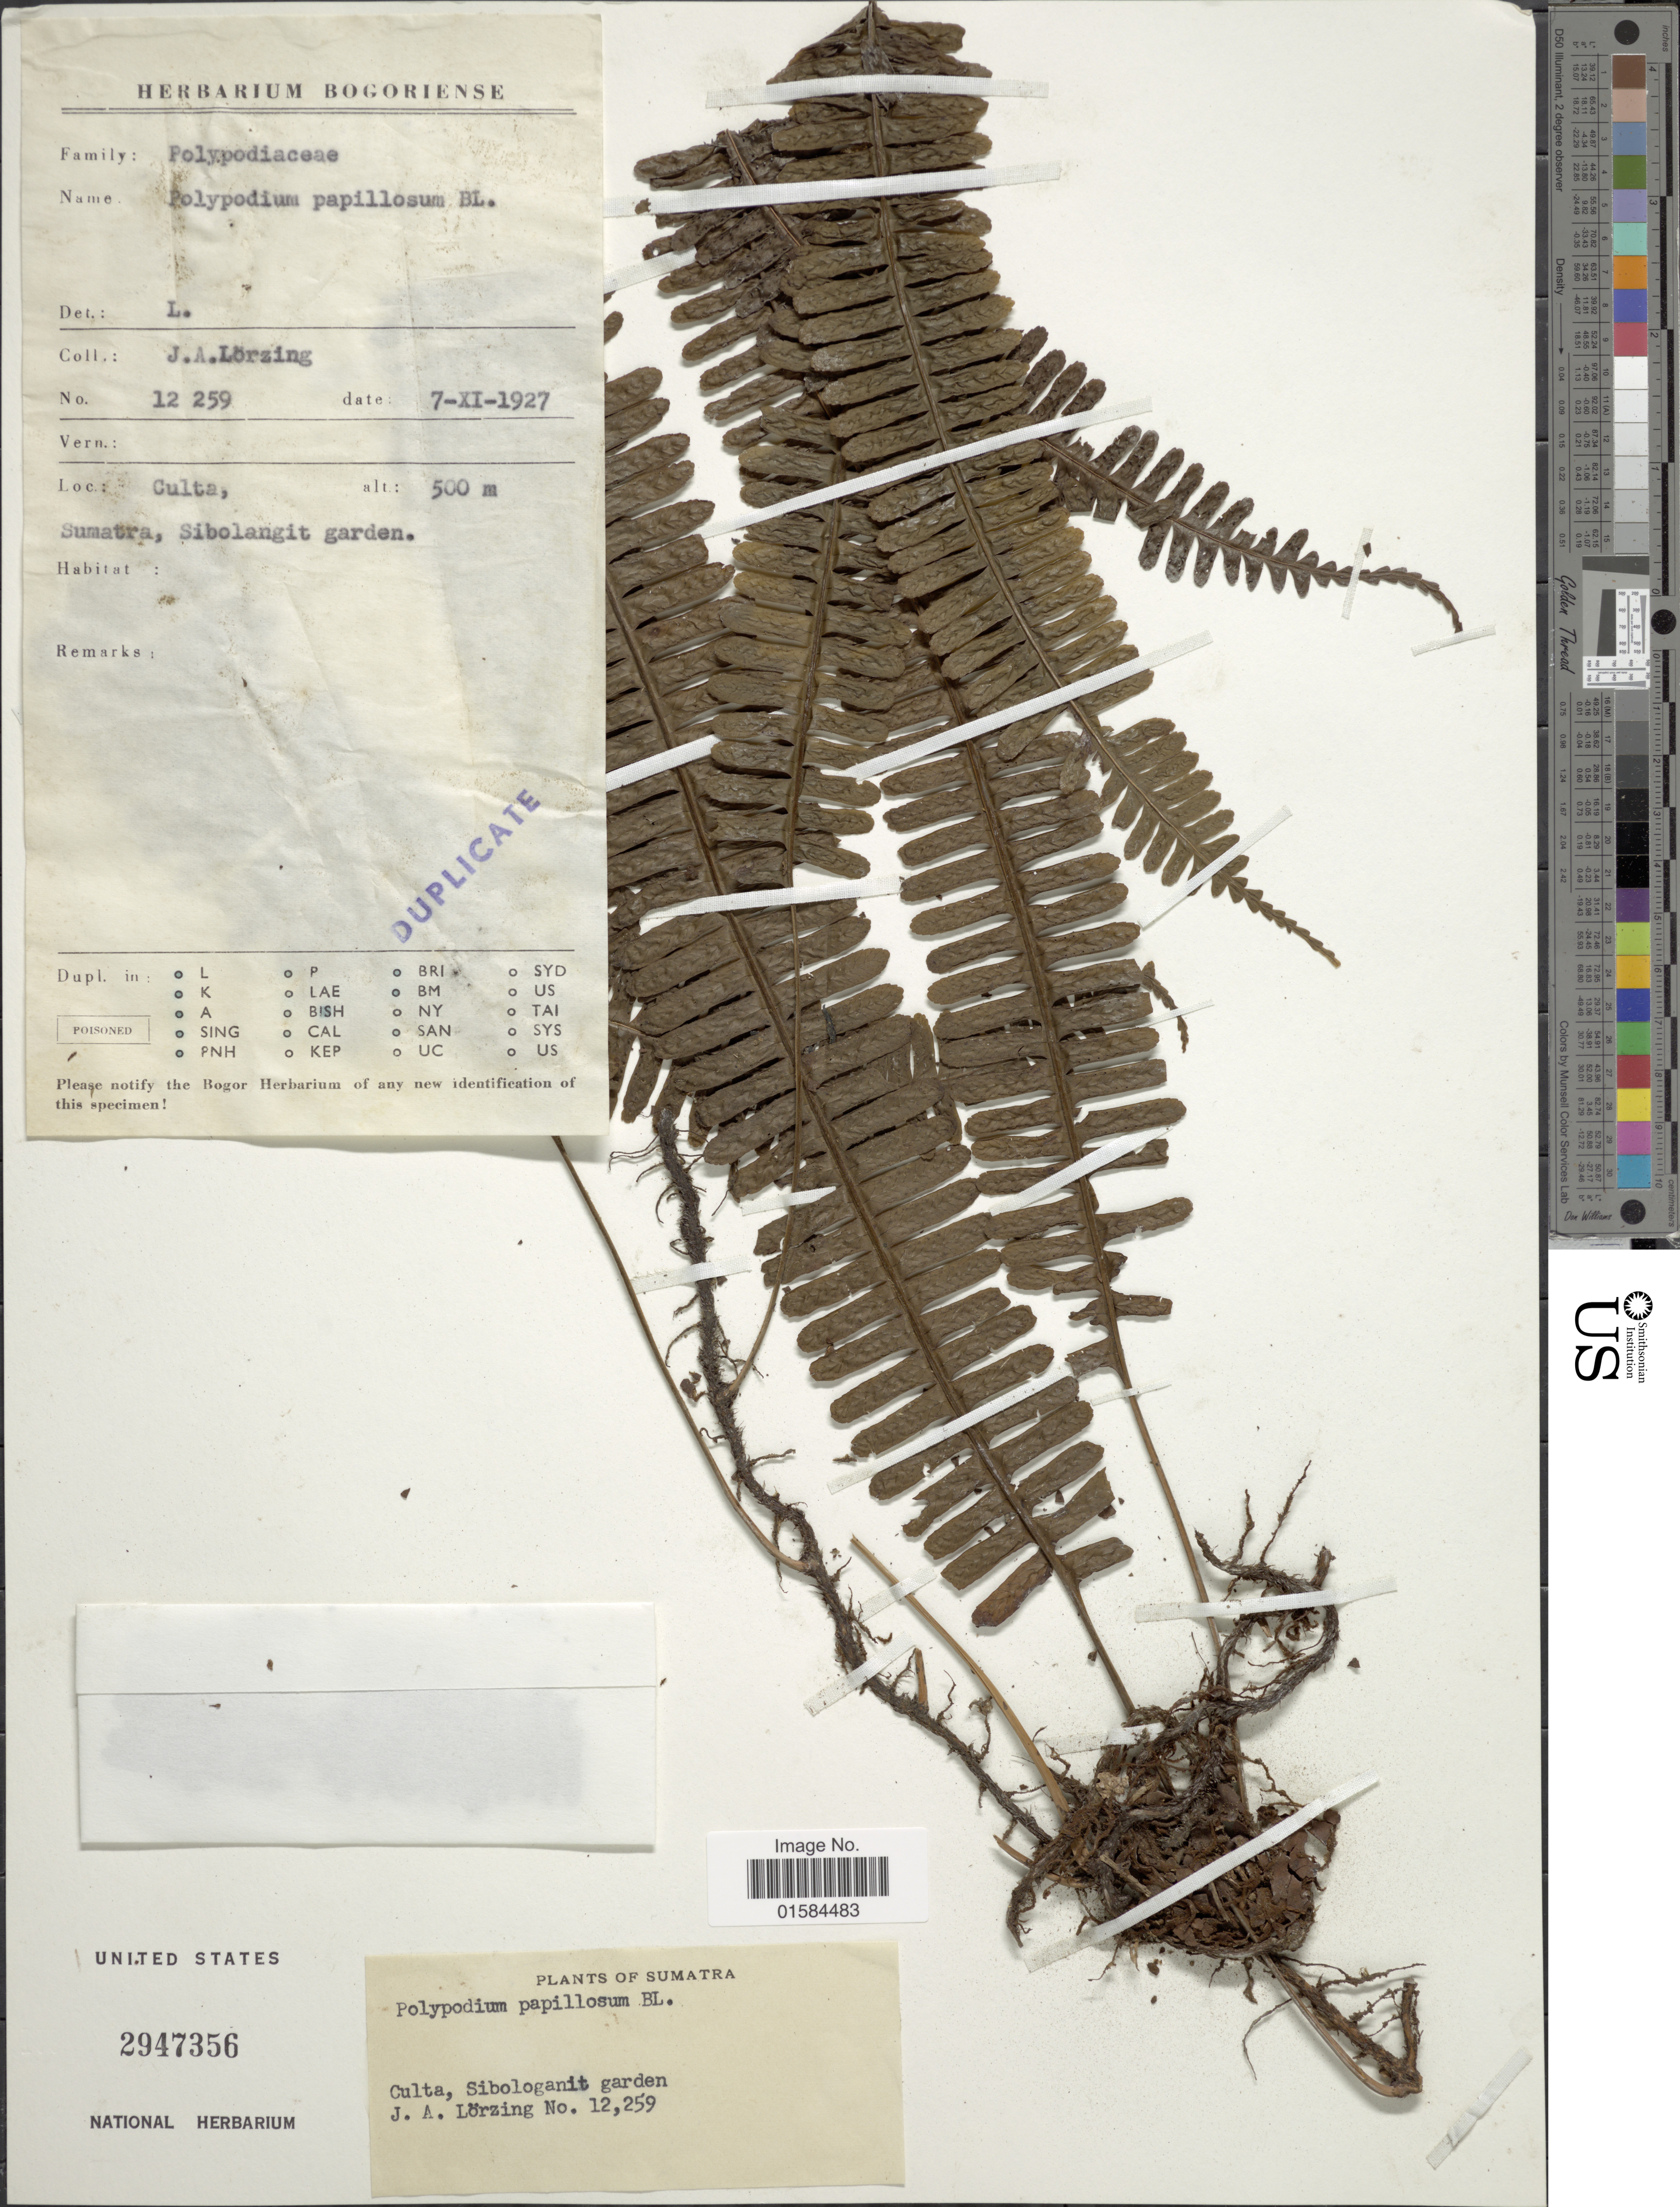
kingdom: Plantae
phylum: Tracheophyta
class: Polypodiopsida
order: Polypodiales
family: Polypodiaceae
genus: Thylacopteris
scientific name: Thylacopteris papillosa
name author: (Blume) Kunze ex J. Sm.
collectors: J. Lorzing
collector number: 12259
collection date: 1927-11-07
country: Indonesia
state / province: Sumatra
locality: Culta, Sibologanit garden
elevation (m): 500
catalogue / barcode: US 2947356